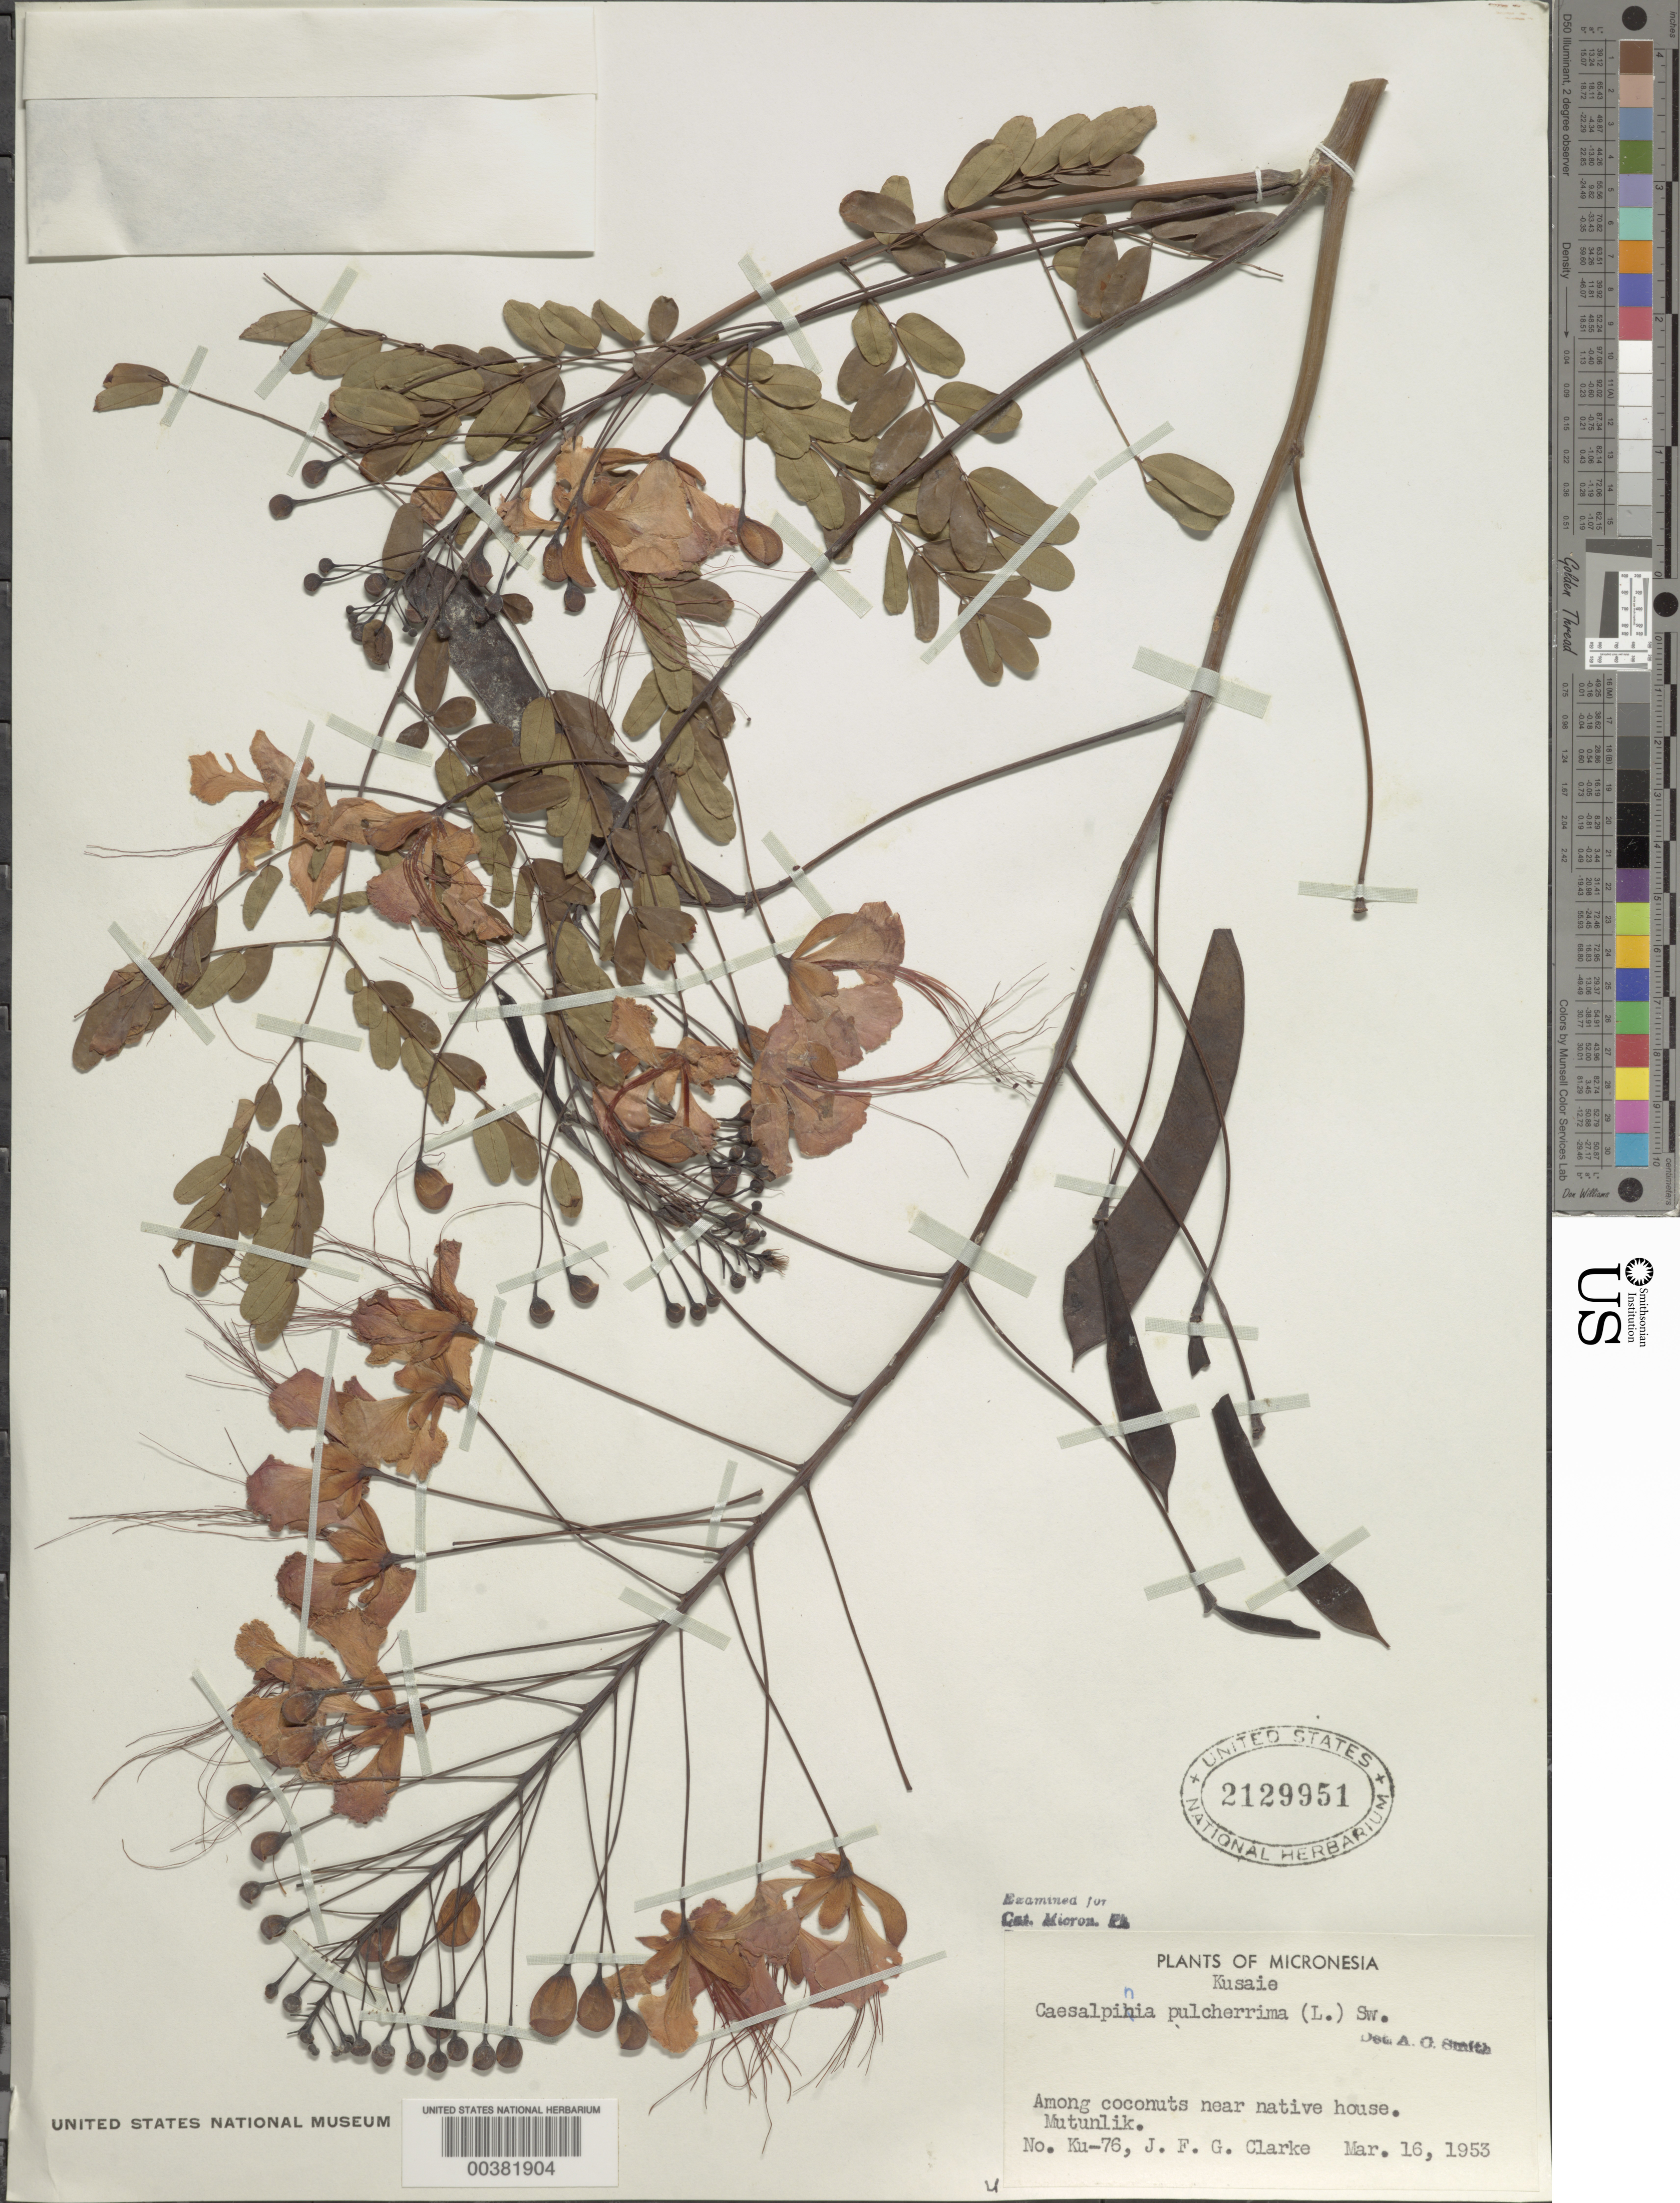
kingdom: Plantae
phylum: Tracheophyta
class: Magnoliopsida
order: Fabales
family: Fabaceae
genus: Caesalpinia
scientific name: Caesalpinia pulcherrima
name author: (L.) Sw.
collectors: J. F. Clarke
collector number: Ku-76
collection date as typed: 16 Mar 1953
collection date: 1953-03-16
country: Micronesia, Federated States of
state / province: Kosrae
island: Kosrae [Kusaie]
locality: Near native house; mutunlik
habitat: Among coconuts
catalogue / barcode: US 2129951